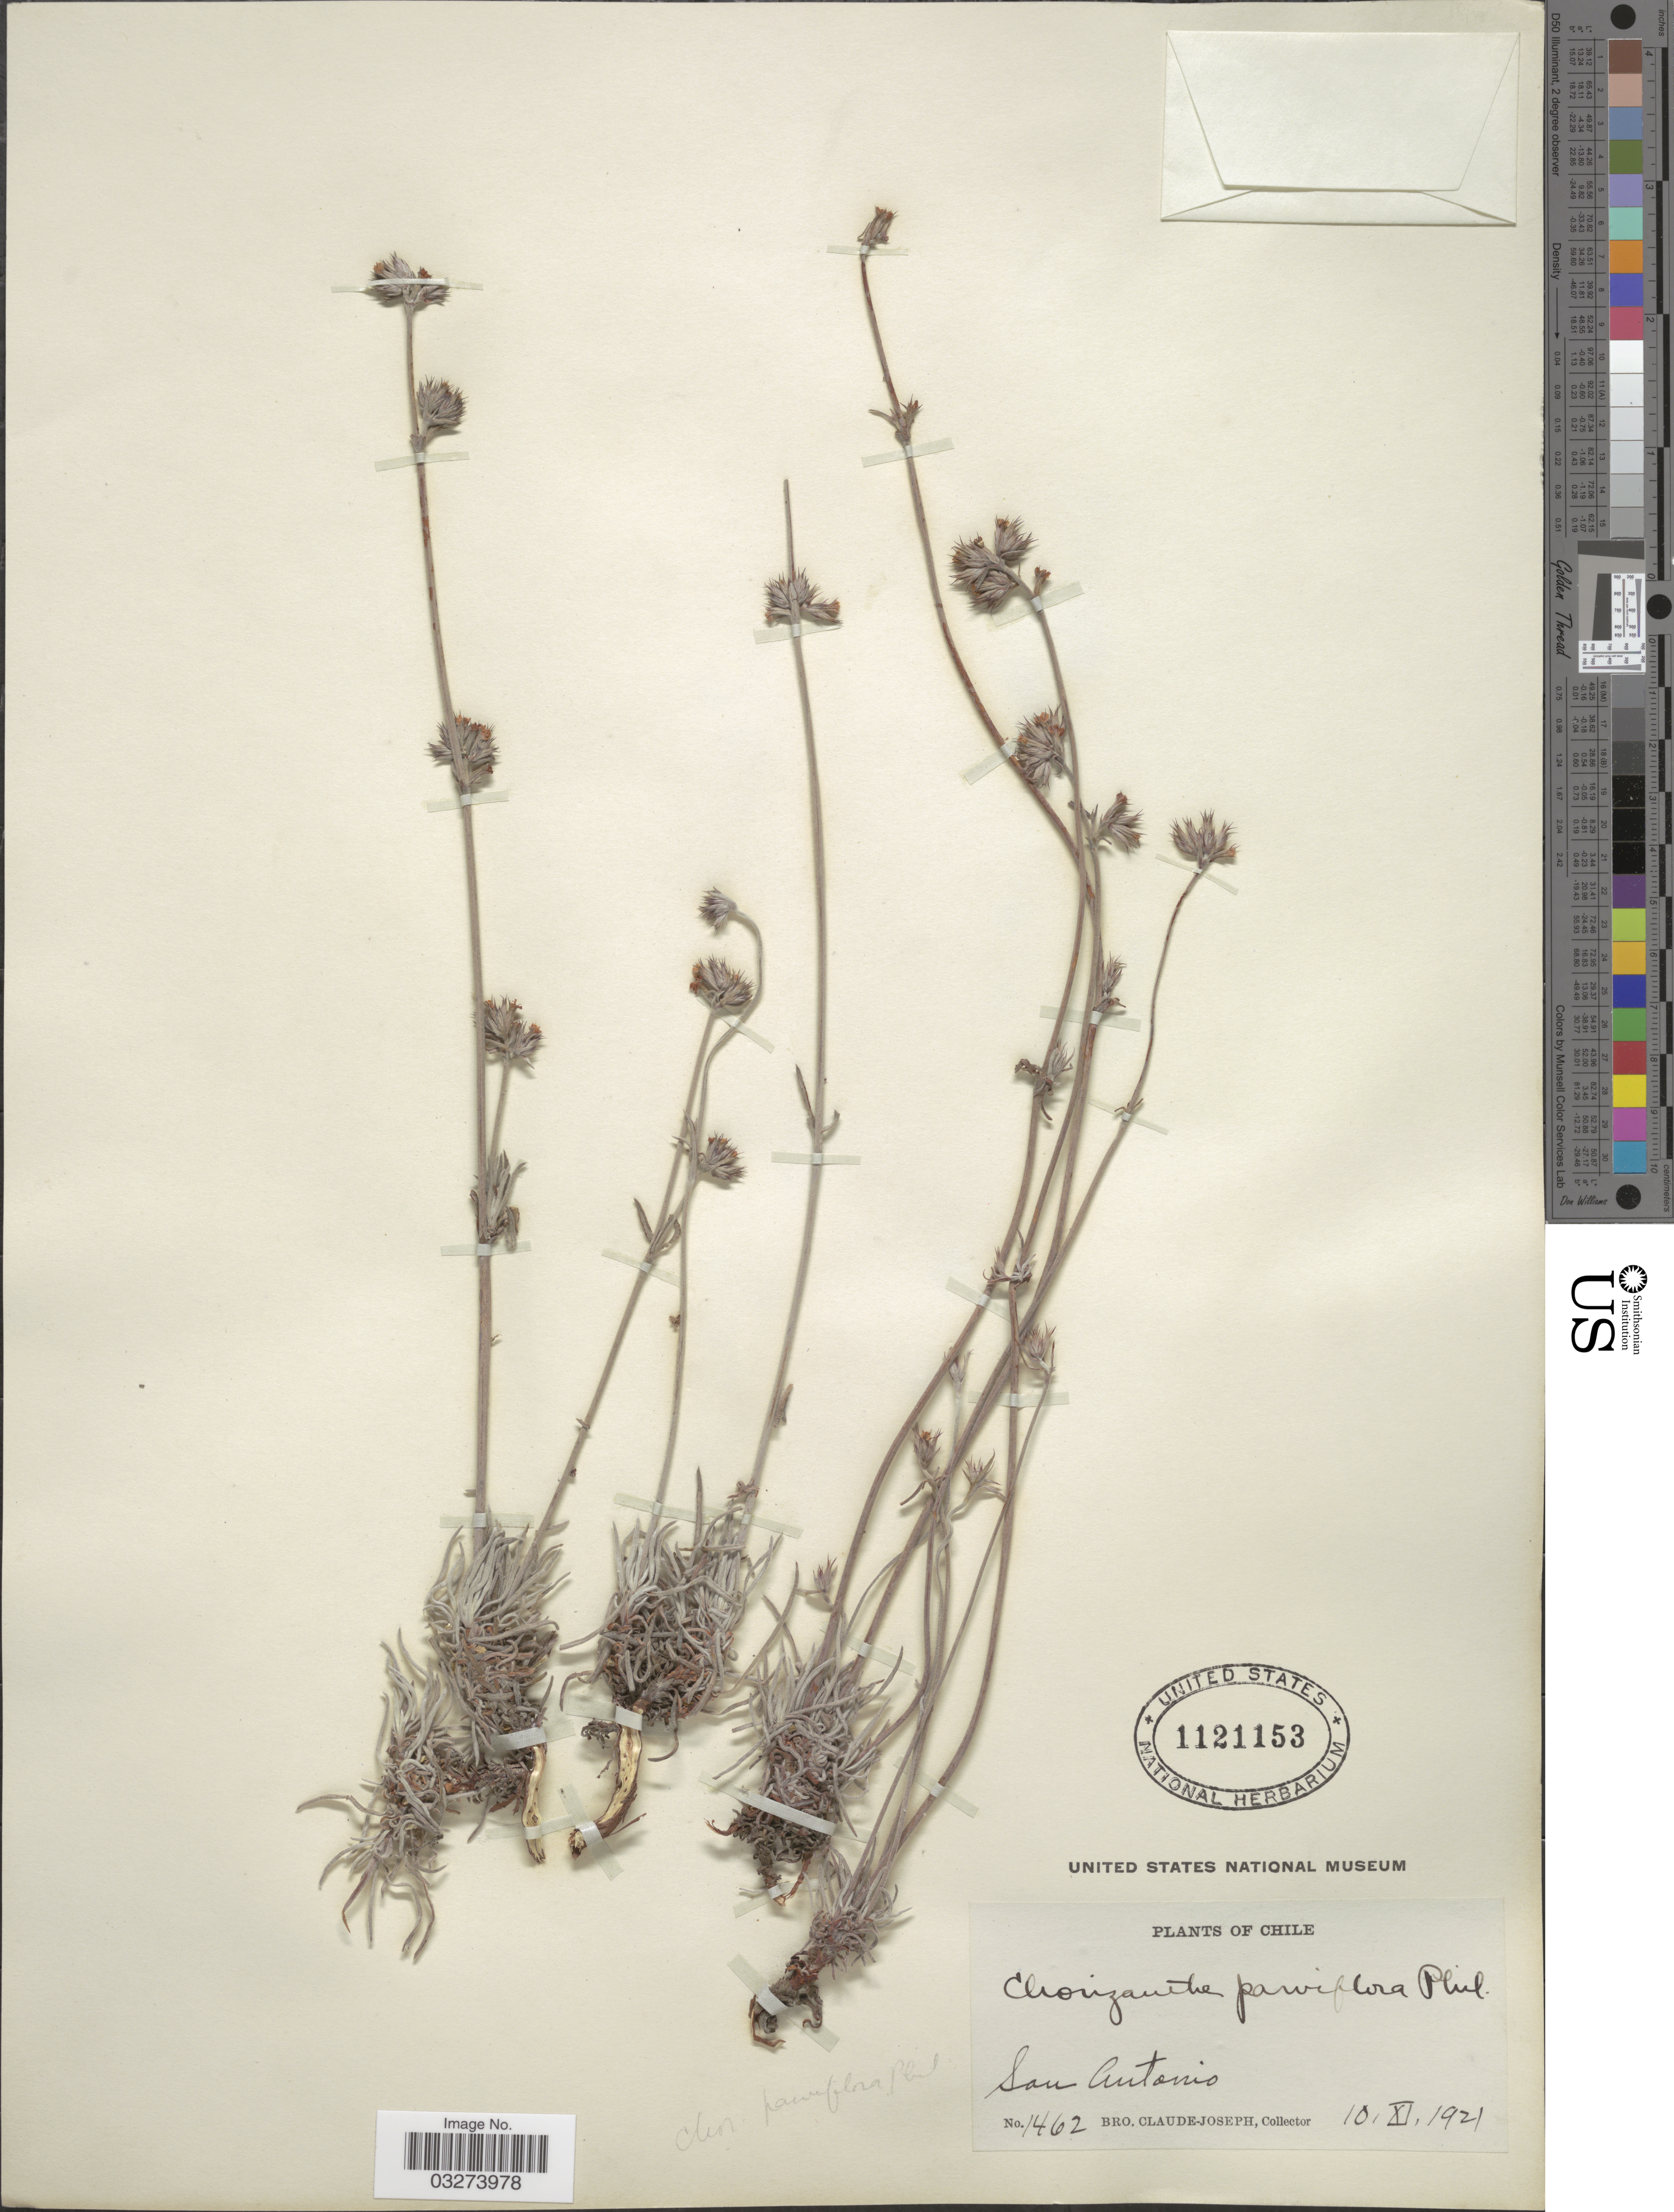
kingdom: Plantae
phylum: Tracheophyta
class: Magnoliopsida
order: Caryophyllales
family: Polygonaceae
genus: Chorizanthe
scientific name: Chorizanthe parviflora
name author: Phil.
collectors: Bro. Claude-Joseph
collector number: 1462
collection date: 1921-11-10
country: Chile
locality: San Antonio.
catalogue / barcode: US 1121153